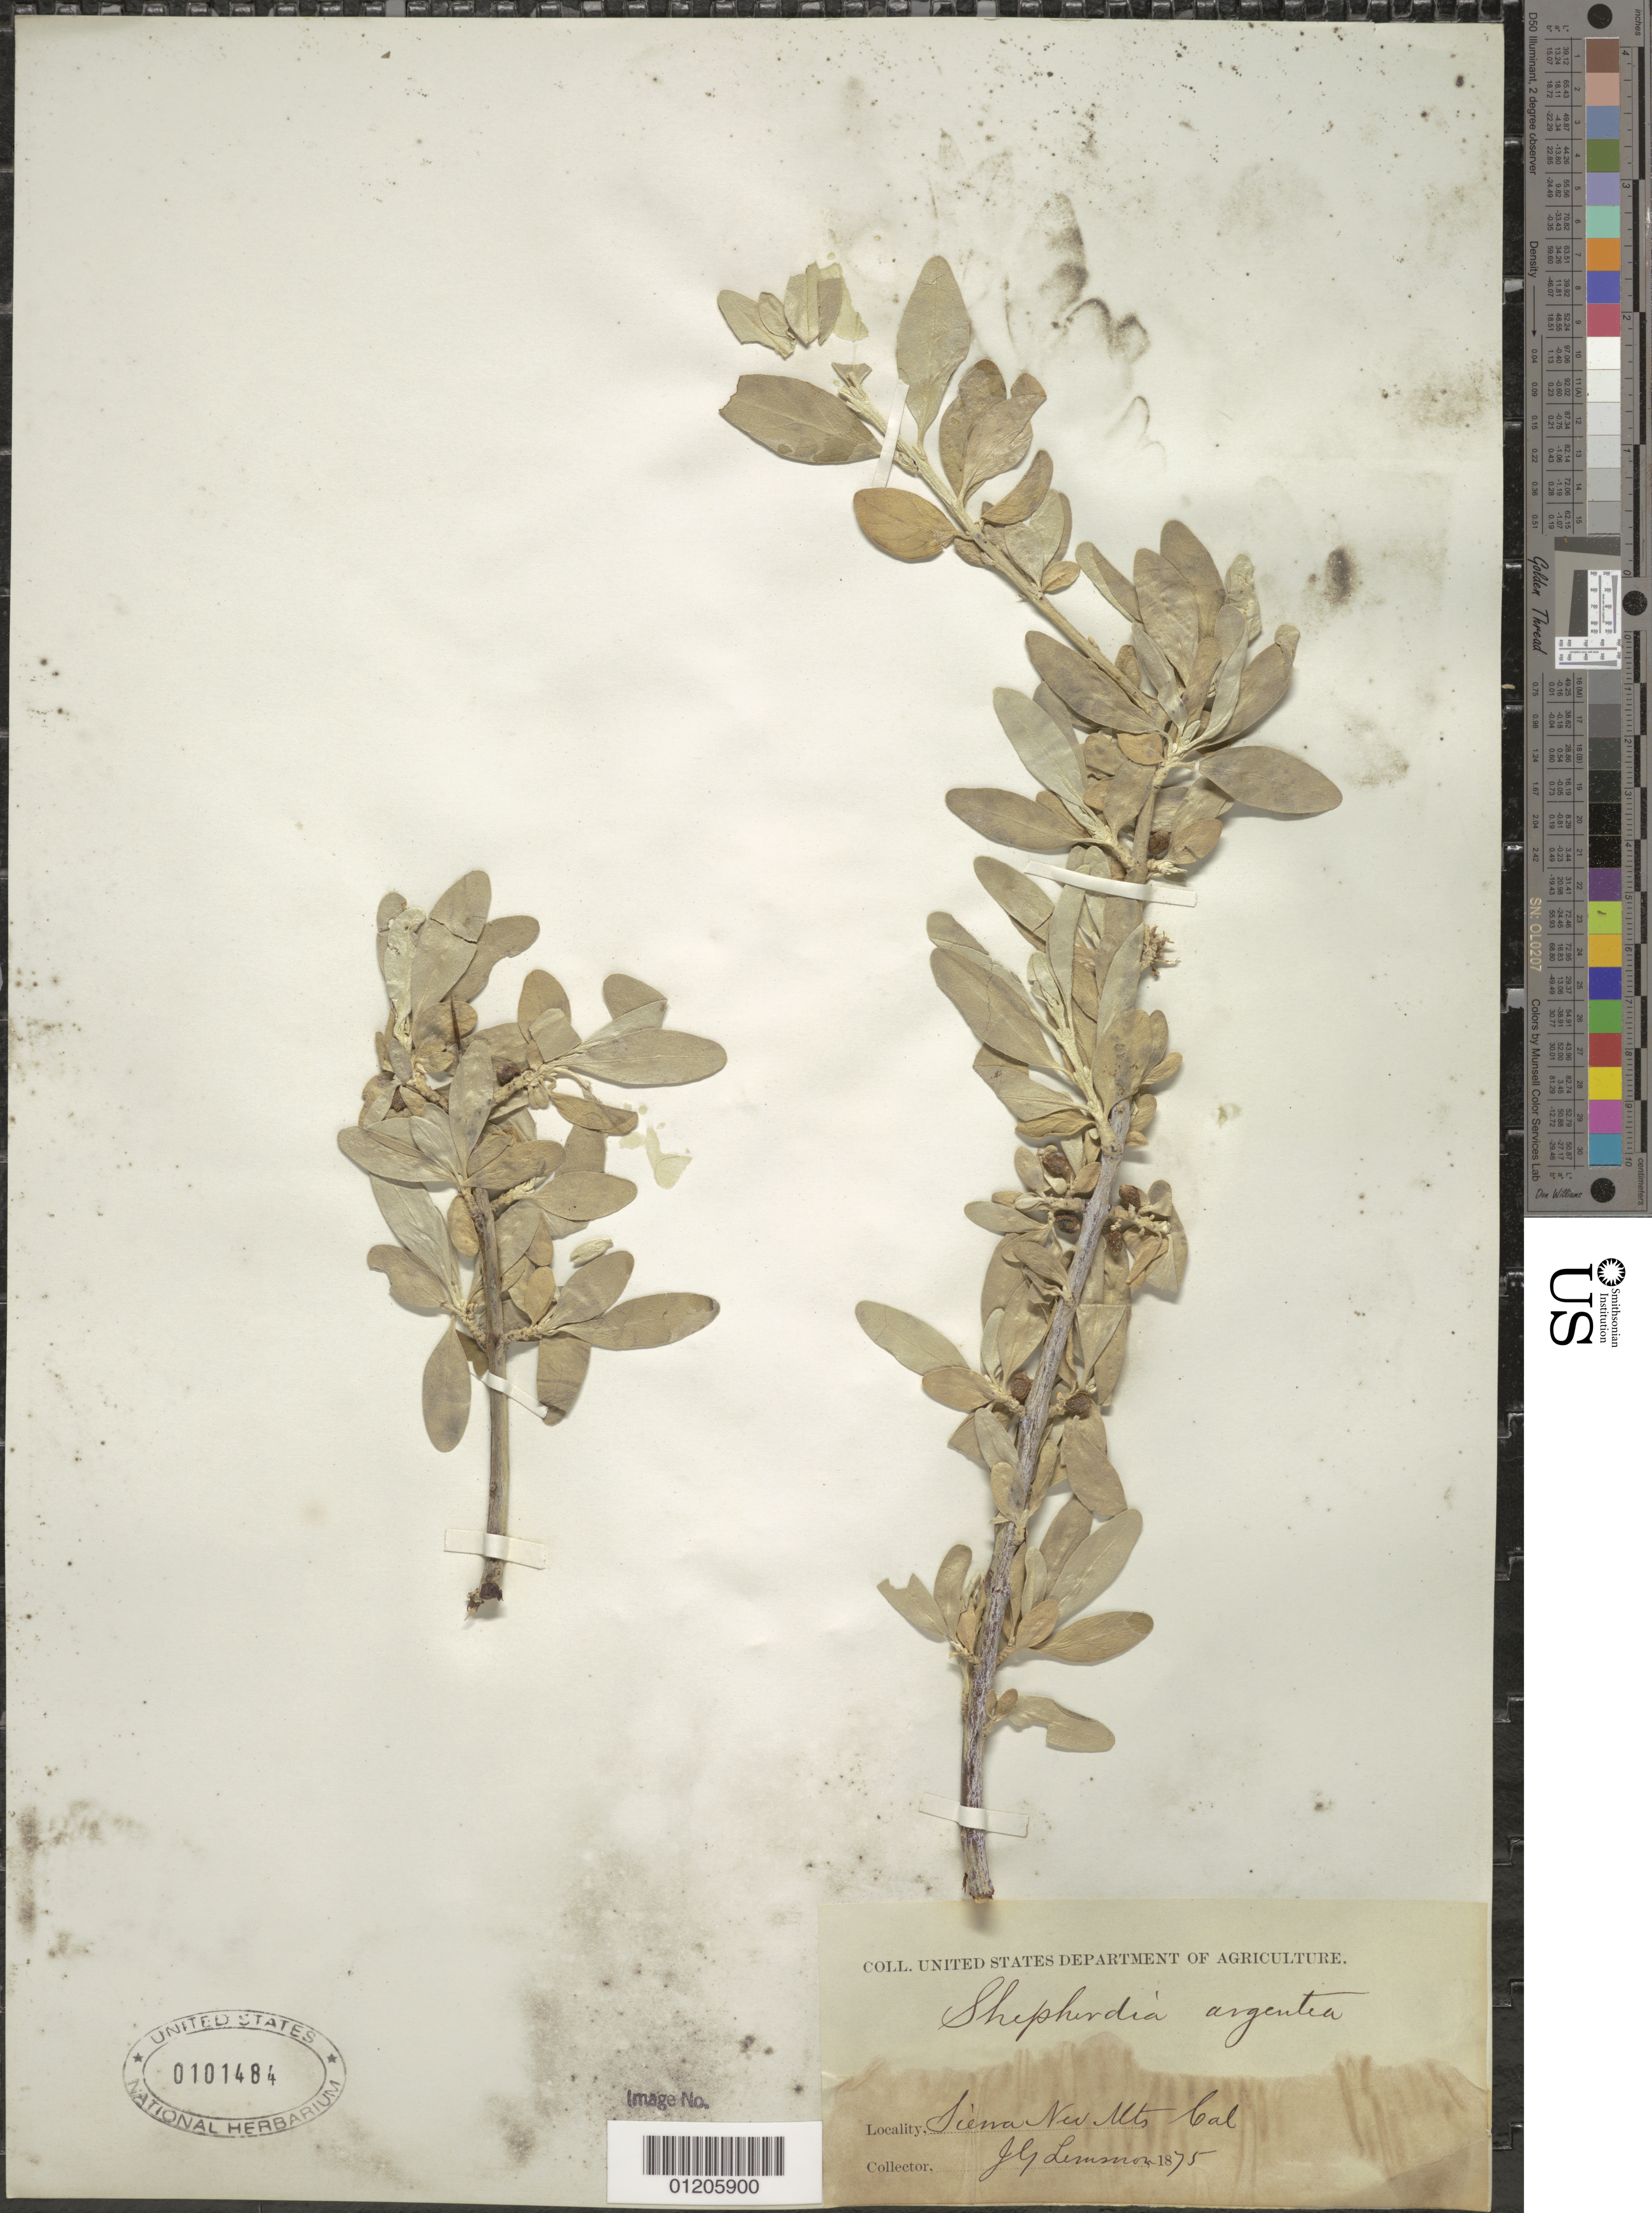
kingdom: Plantae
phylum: Tracheophyta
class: Magnoliopsida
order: Rosales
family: Elaeagnaceae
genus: Shepherdia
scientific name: Shepherdia argentea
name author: (Pursh) Nutt.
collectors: J. G. Lemmon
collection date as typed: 1875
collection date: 1875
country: United States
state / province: California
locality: Sierra Nevada Mountains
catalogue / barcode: US 101484